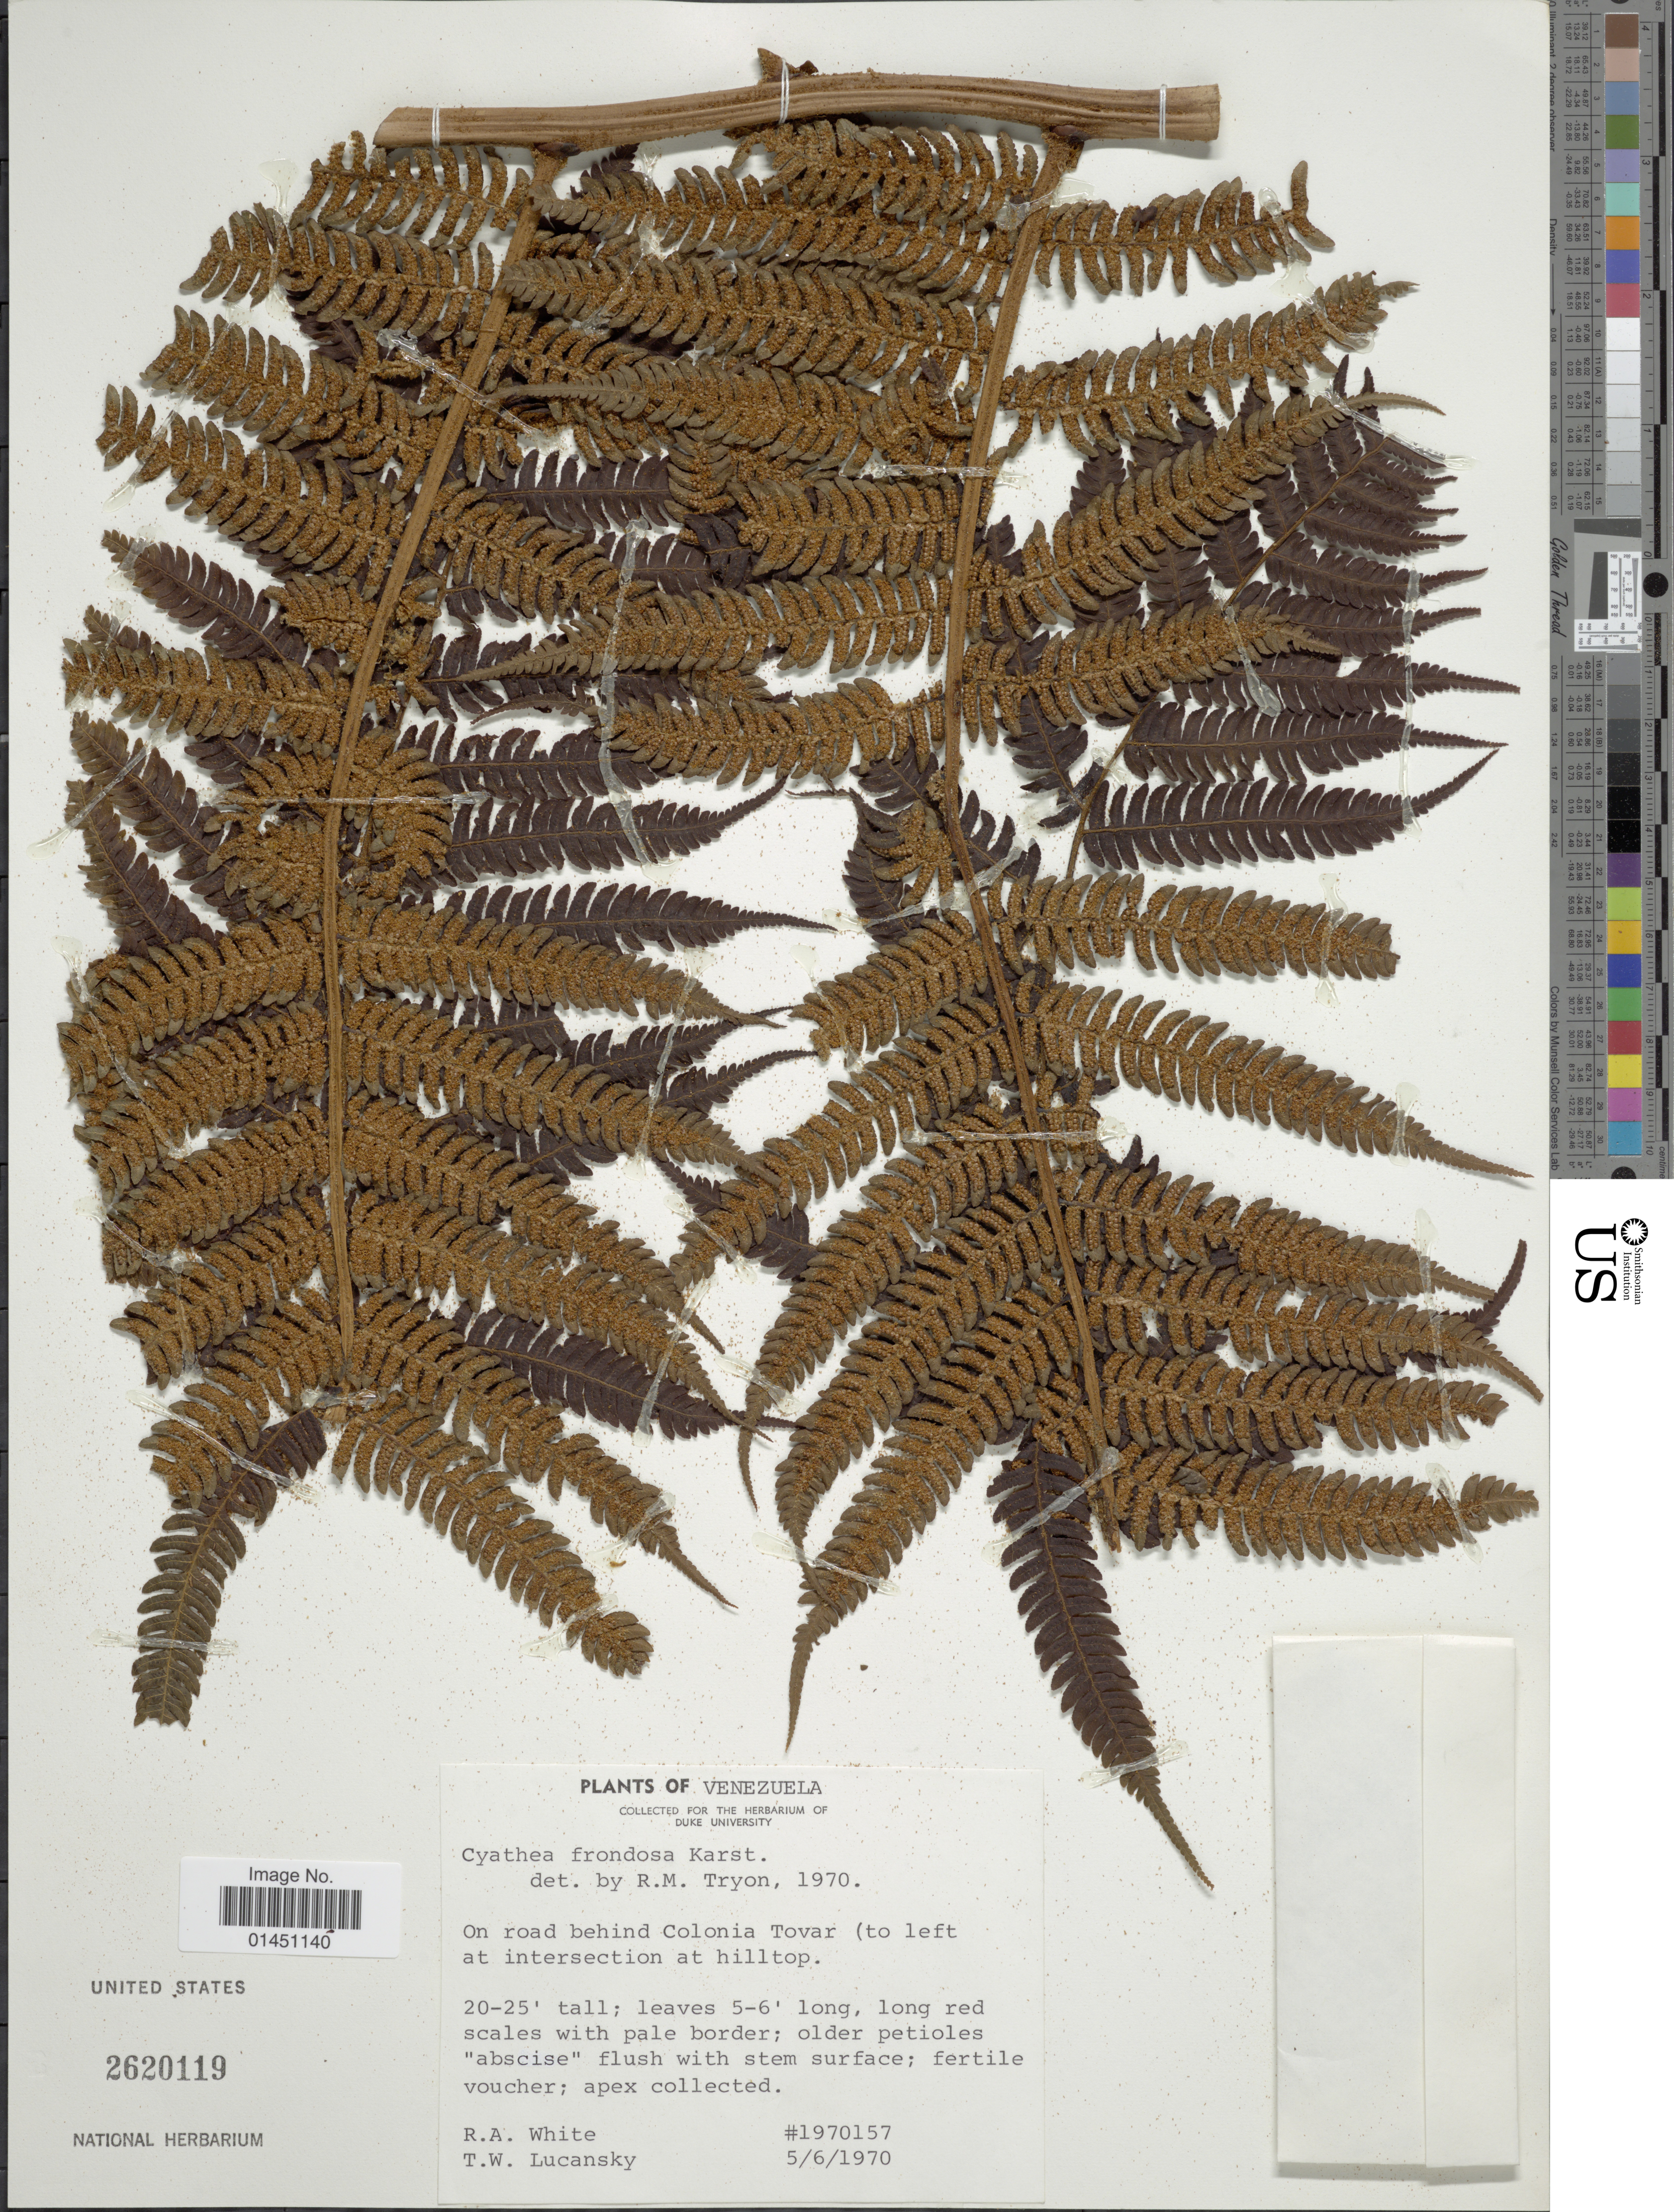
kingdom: Plantae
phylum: Tracheophyta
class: Polypodiopsida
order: Cyatheales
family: Cyatheaceae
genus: Cyathea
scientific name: Cyathea caracasana var. boliviensis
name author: (Rosenst.) R.M. Tryon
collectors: R. A. White & T. Lucansky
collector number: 1970157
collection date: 1970-06-05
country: Venezuela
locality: On road behind Colonia Tovar (to left at intersection at hilltop)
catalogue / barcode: US 2620119